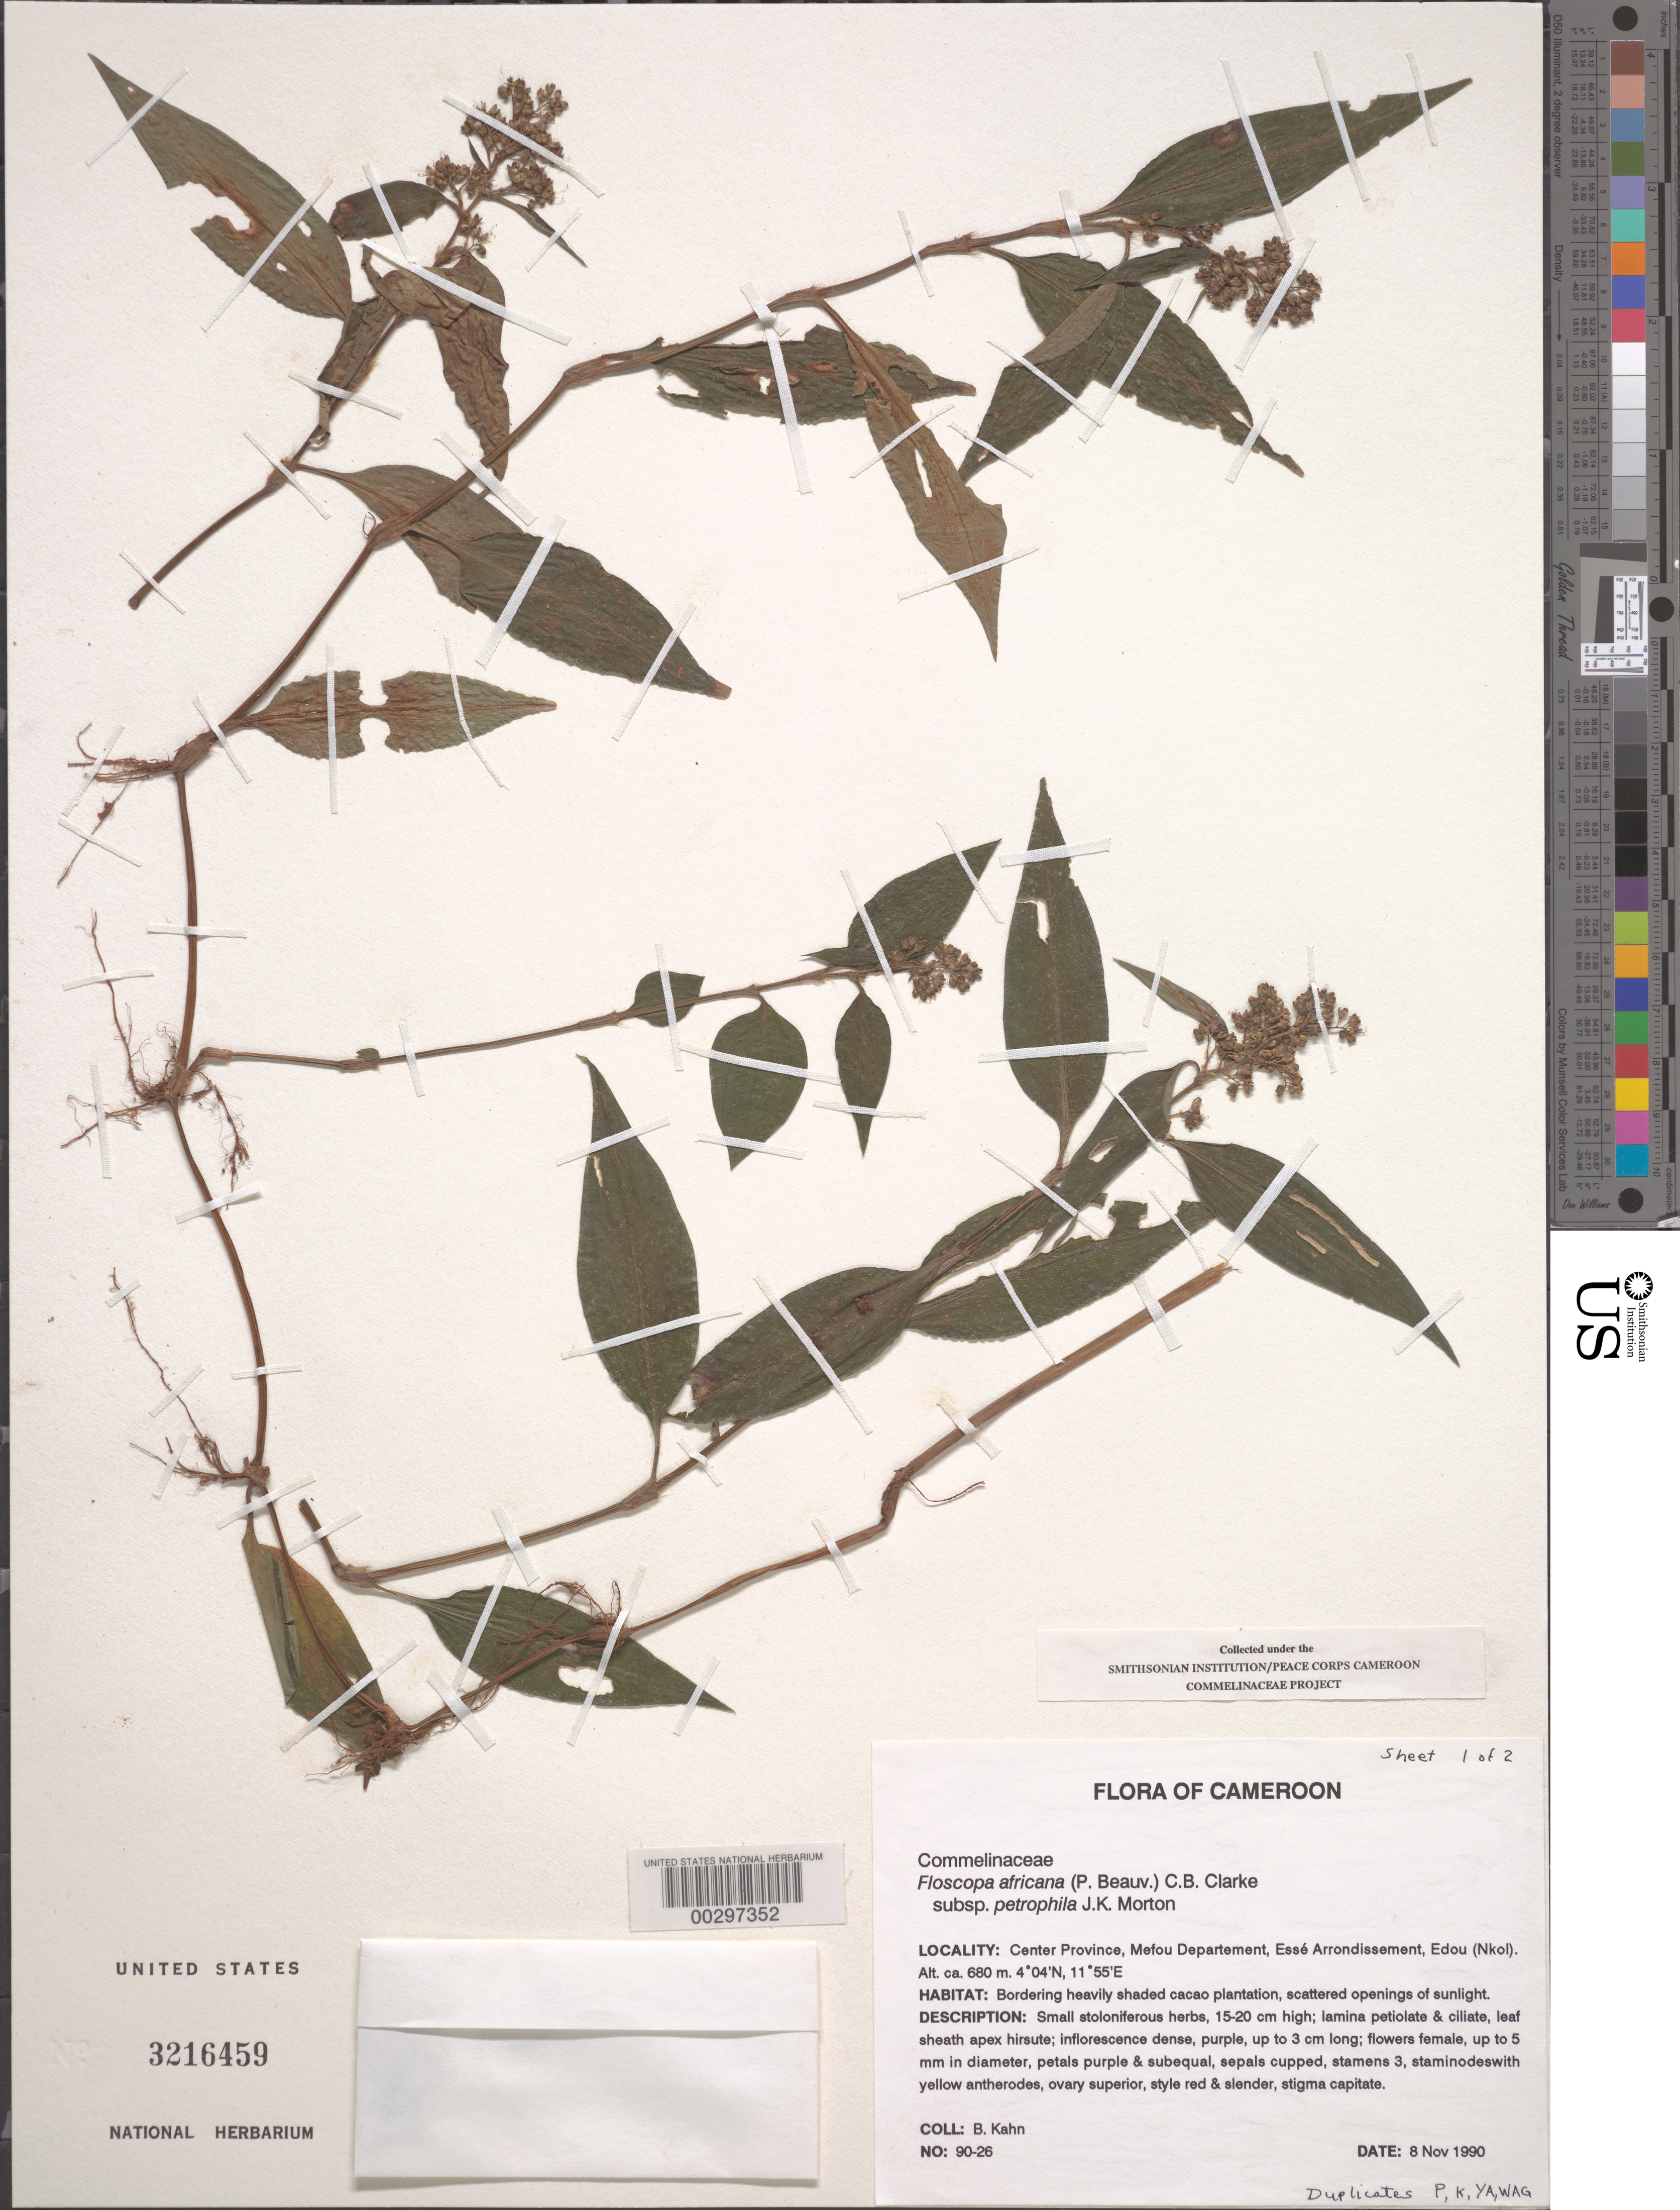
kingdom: Plantae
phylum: Tracheophyta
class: Liliopsida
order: Commelinales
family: Commelinaceae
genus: Floscopa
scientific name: Floscopa africana subsp. petrophila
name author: J.K. Morton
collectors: B. Kahn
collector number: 90-26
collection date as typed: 08 Nov 1990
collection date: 1990-11-08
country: Cameroon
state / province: Centre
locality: Mefou, esse arrondissement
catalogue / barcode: US 3216459